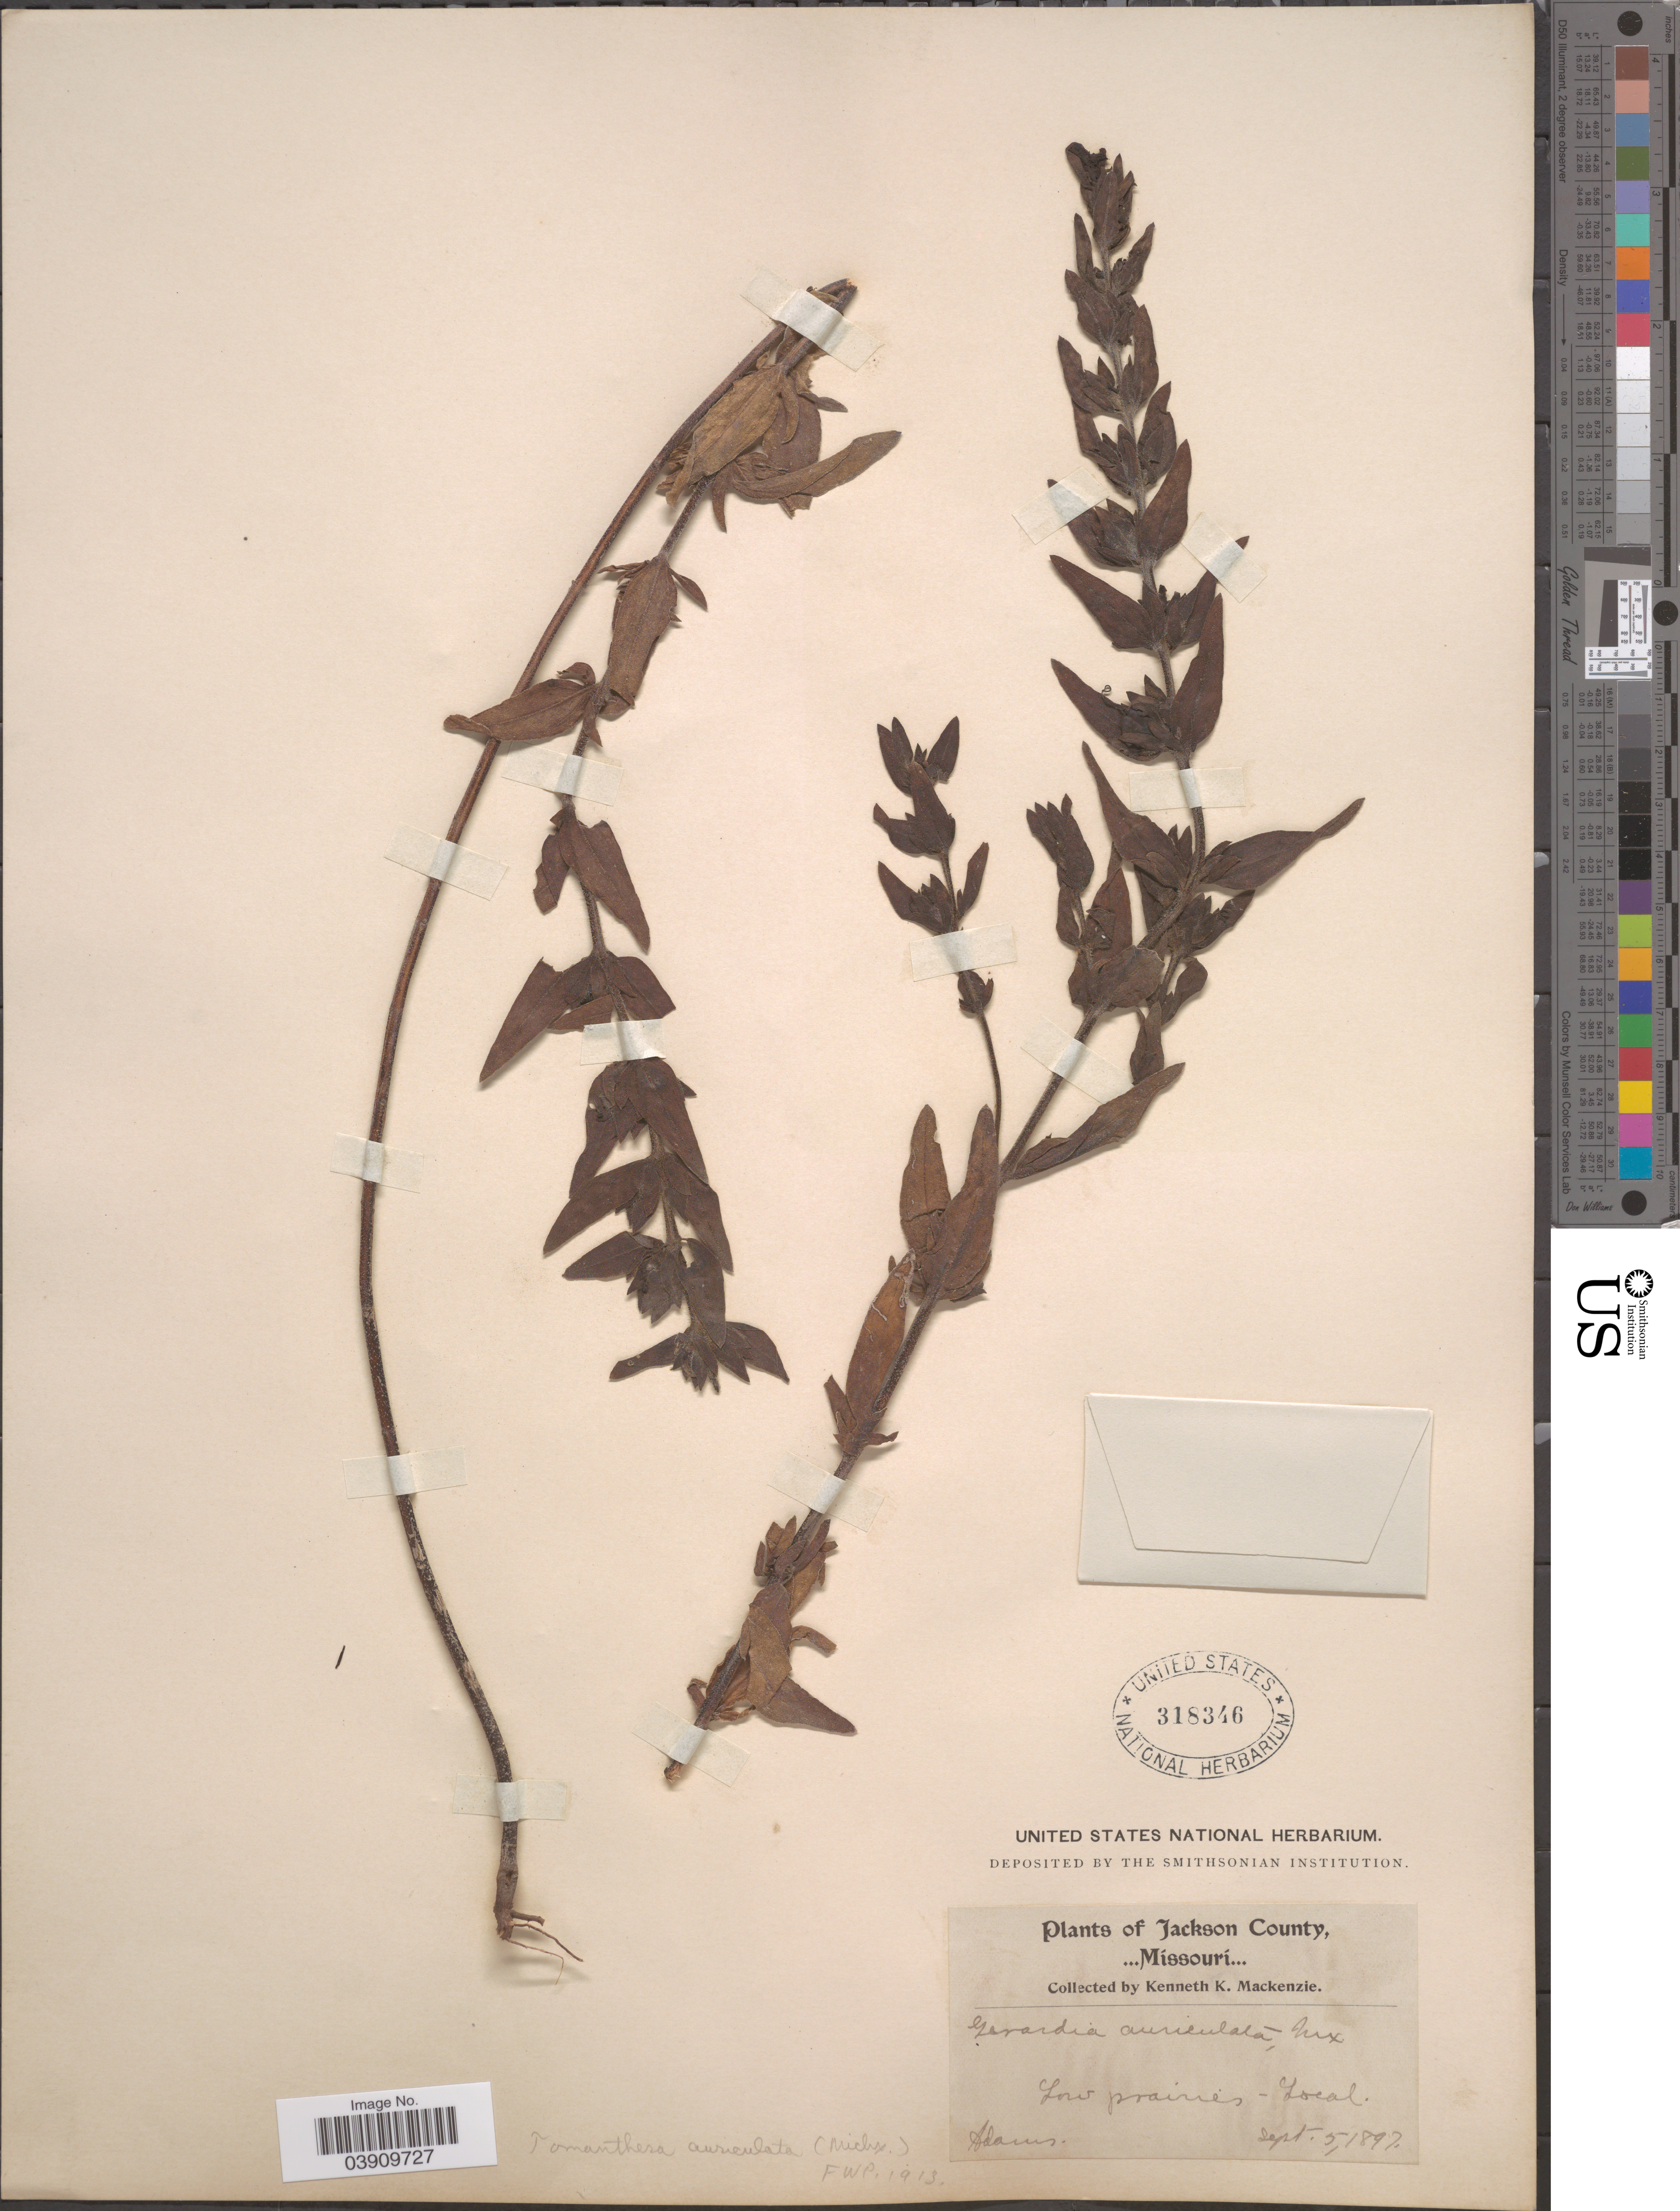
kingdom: Plantae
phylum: Tracheophyta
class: Magnoliopsida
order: Lamiales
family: Orobanchaceae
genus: Tomanthera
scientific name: Tomanthera auriculata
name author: (Michx.) Raf.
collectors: K. K. Mackenzie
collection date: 1897-09-05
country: United States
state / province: Missouri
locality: Jackson County. Adams.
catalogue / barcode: US 318346